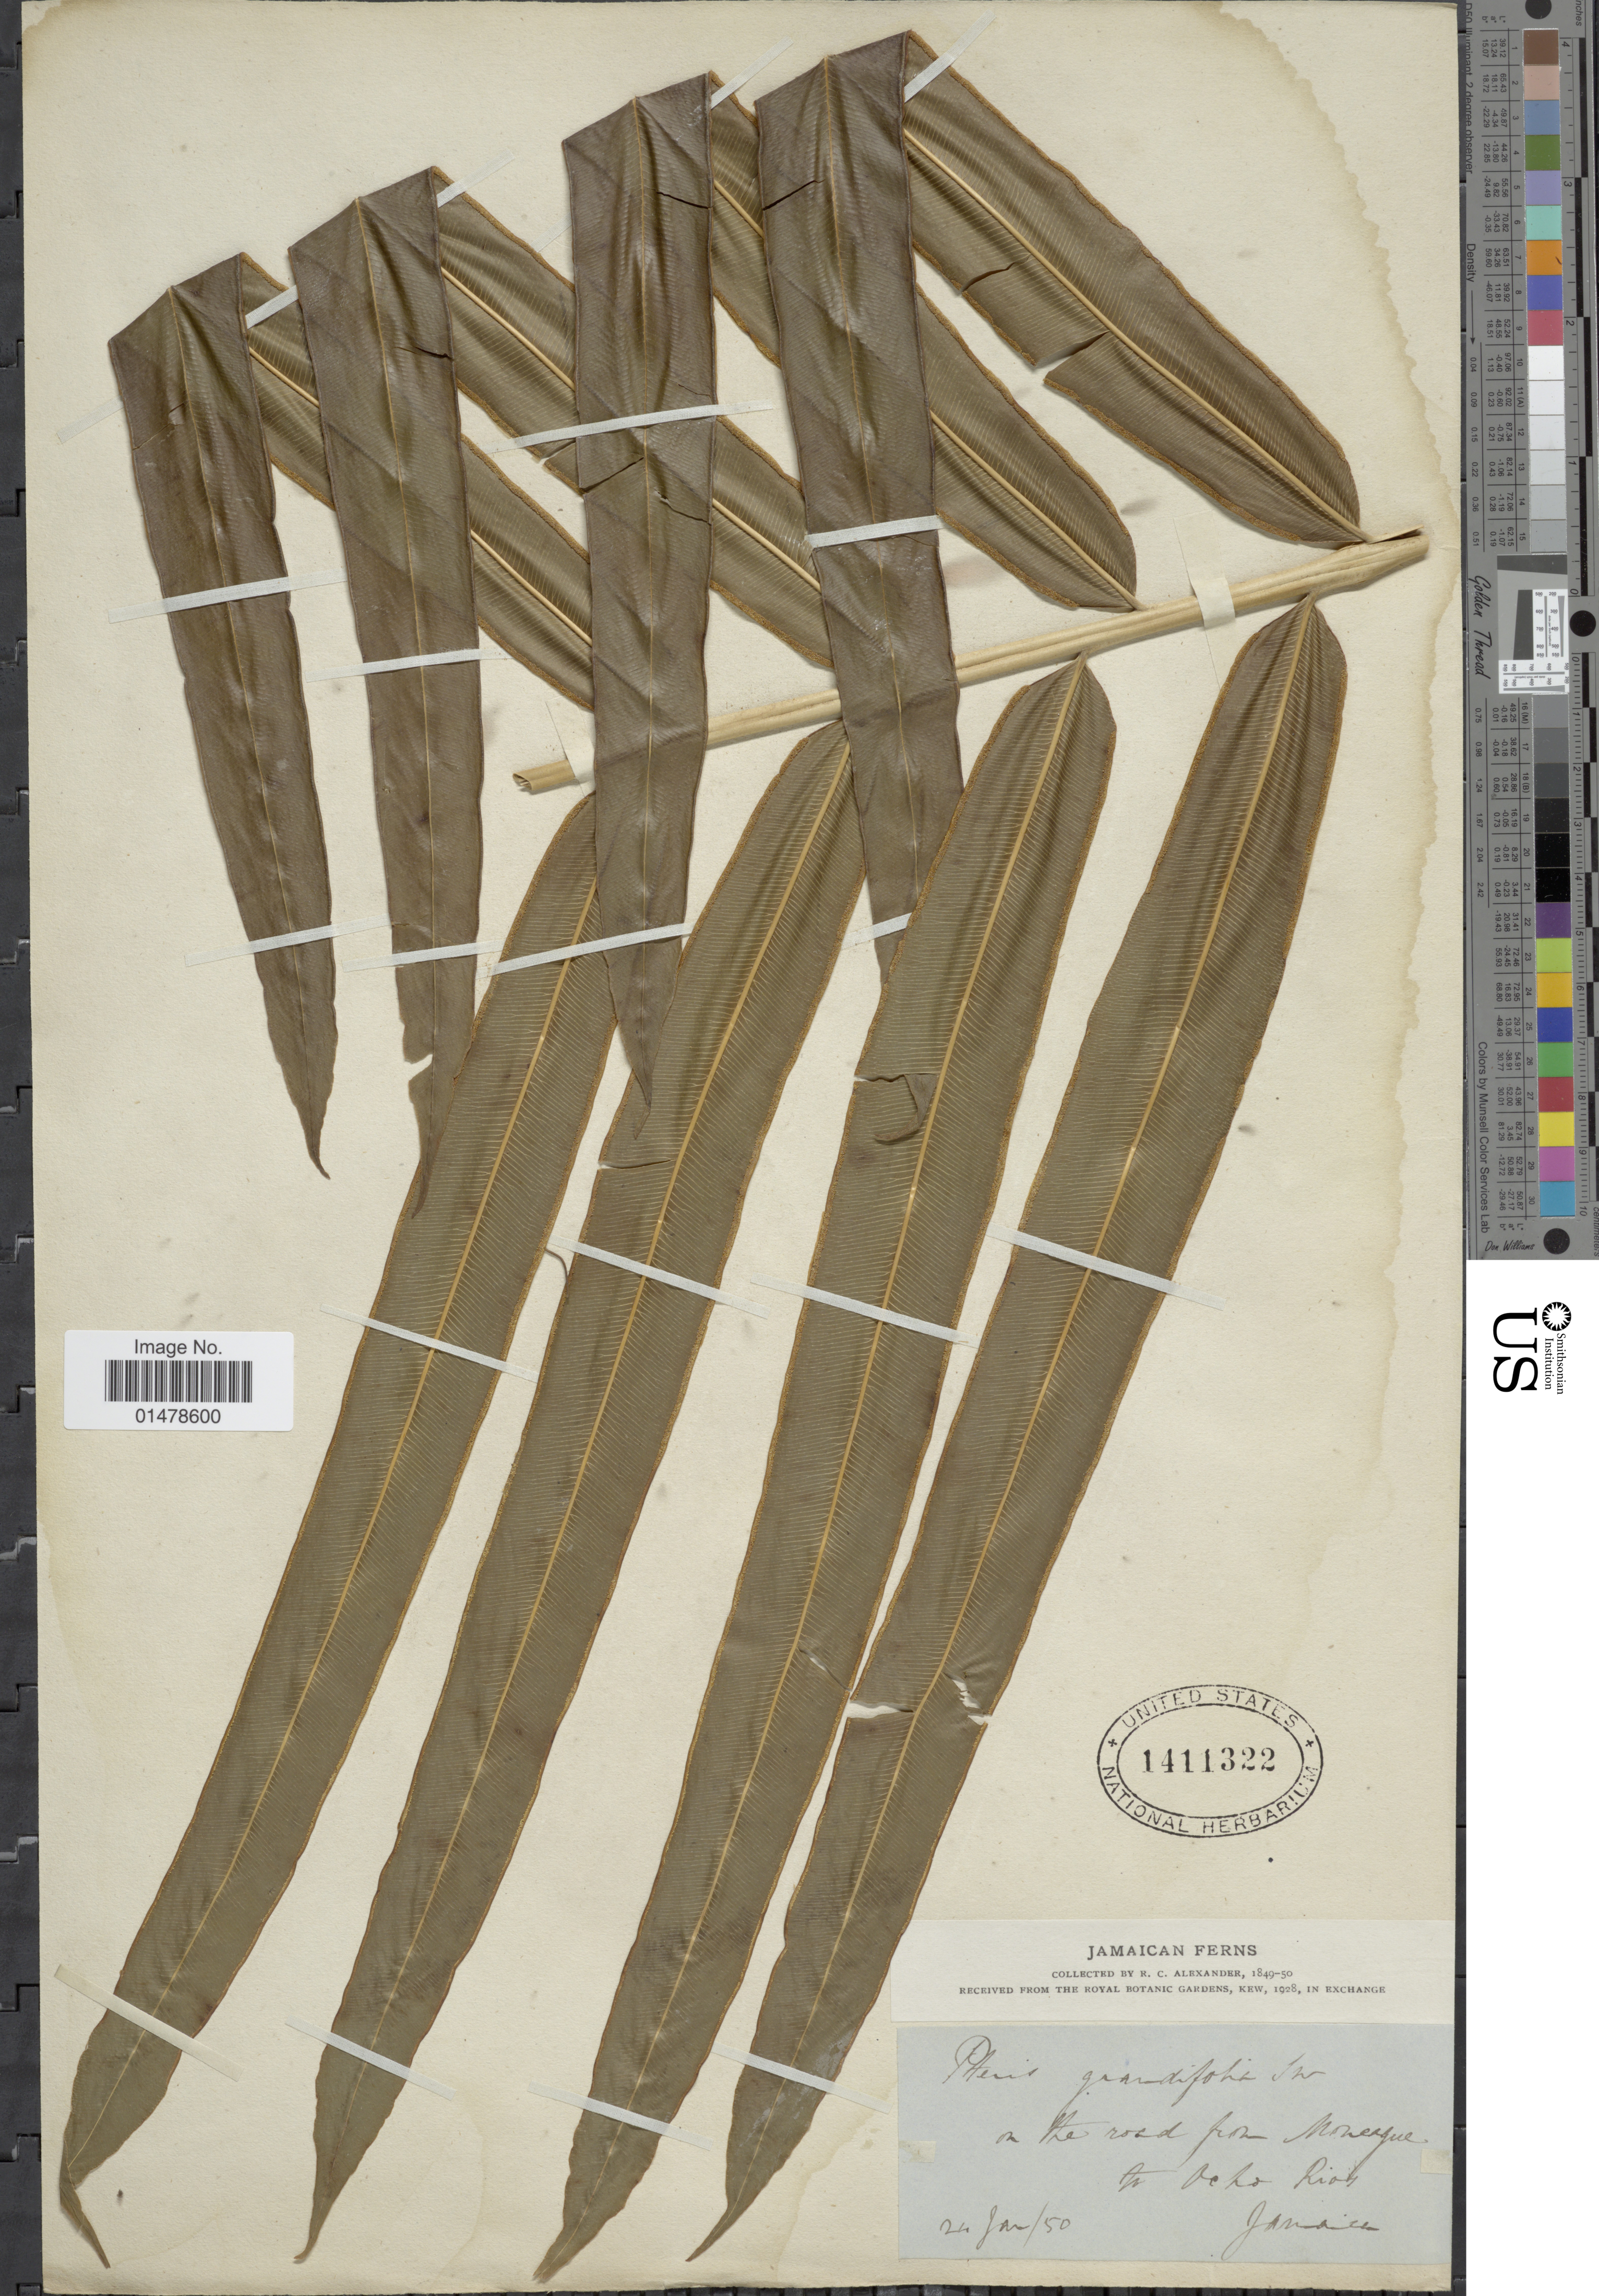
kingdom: Plantae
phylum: Tracheophyta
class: Polypodiopsida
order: Polypodiales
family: Pteridaceae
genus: Pteris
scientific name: Pteris grandifolia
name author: L.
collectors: R. C. Alexander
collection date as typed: Transcribed d/m/y: 24/1/50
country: Jamaica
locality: On the road from Moneague In Ocho Rios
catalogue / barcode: US 1411322